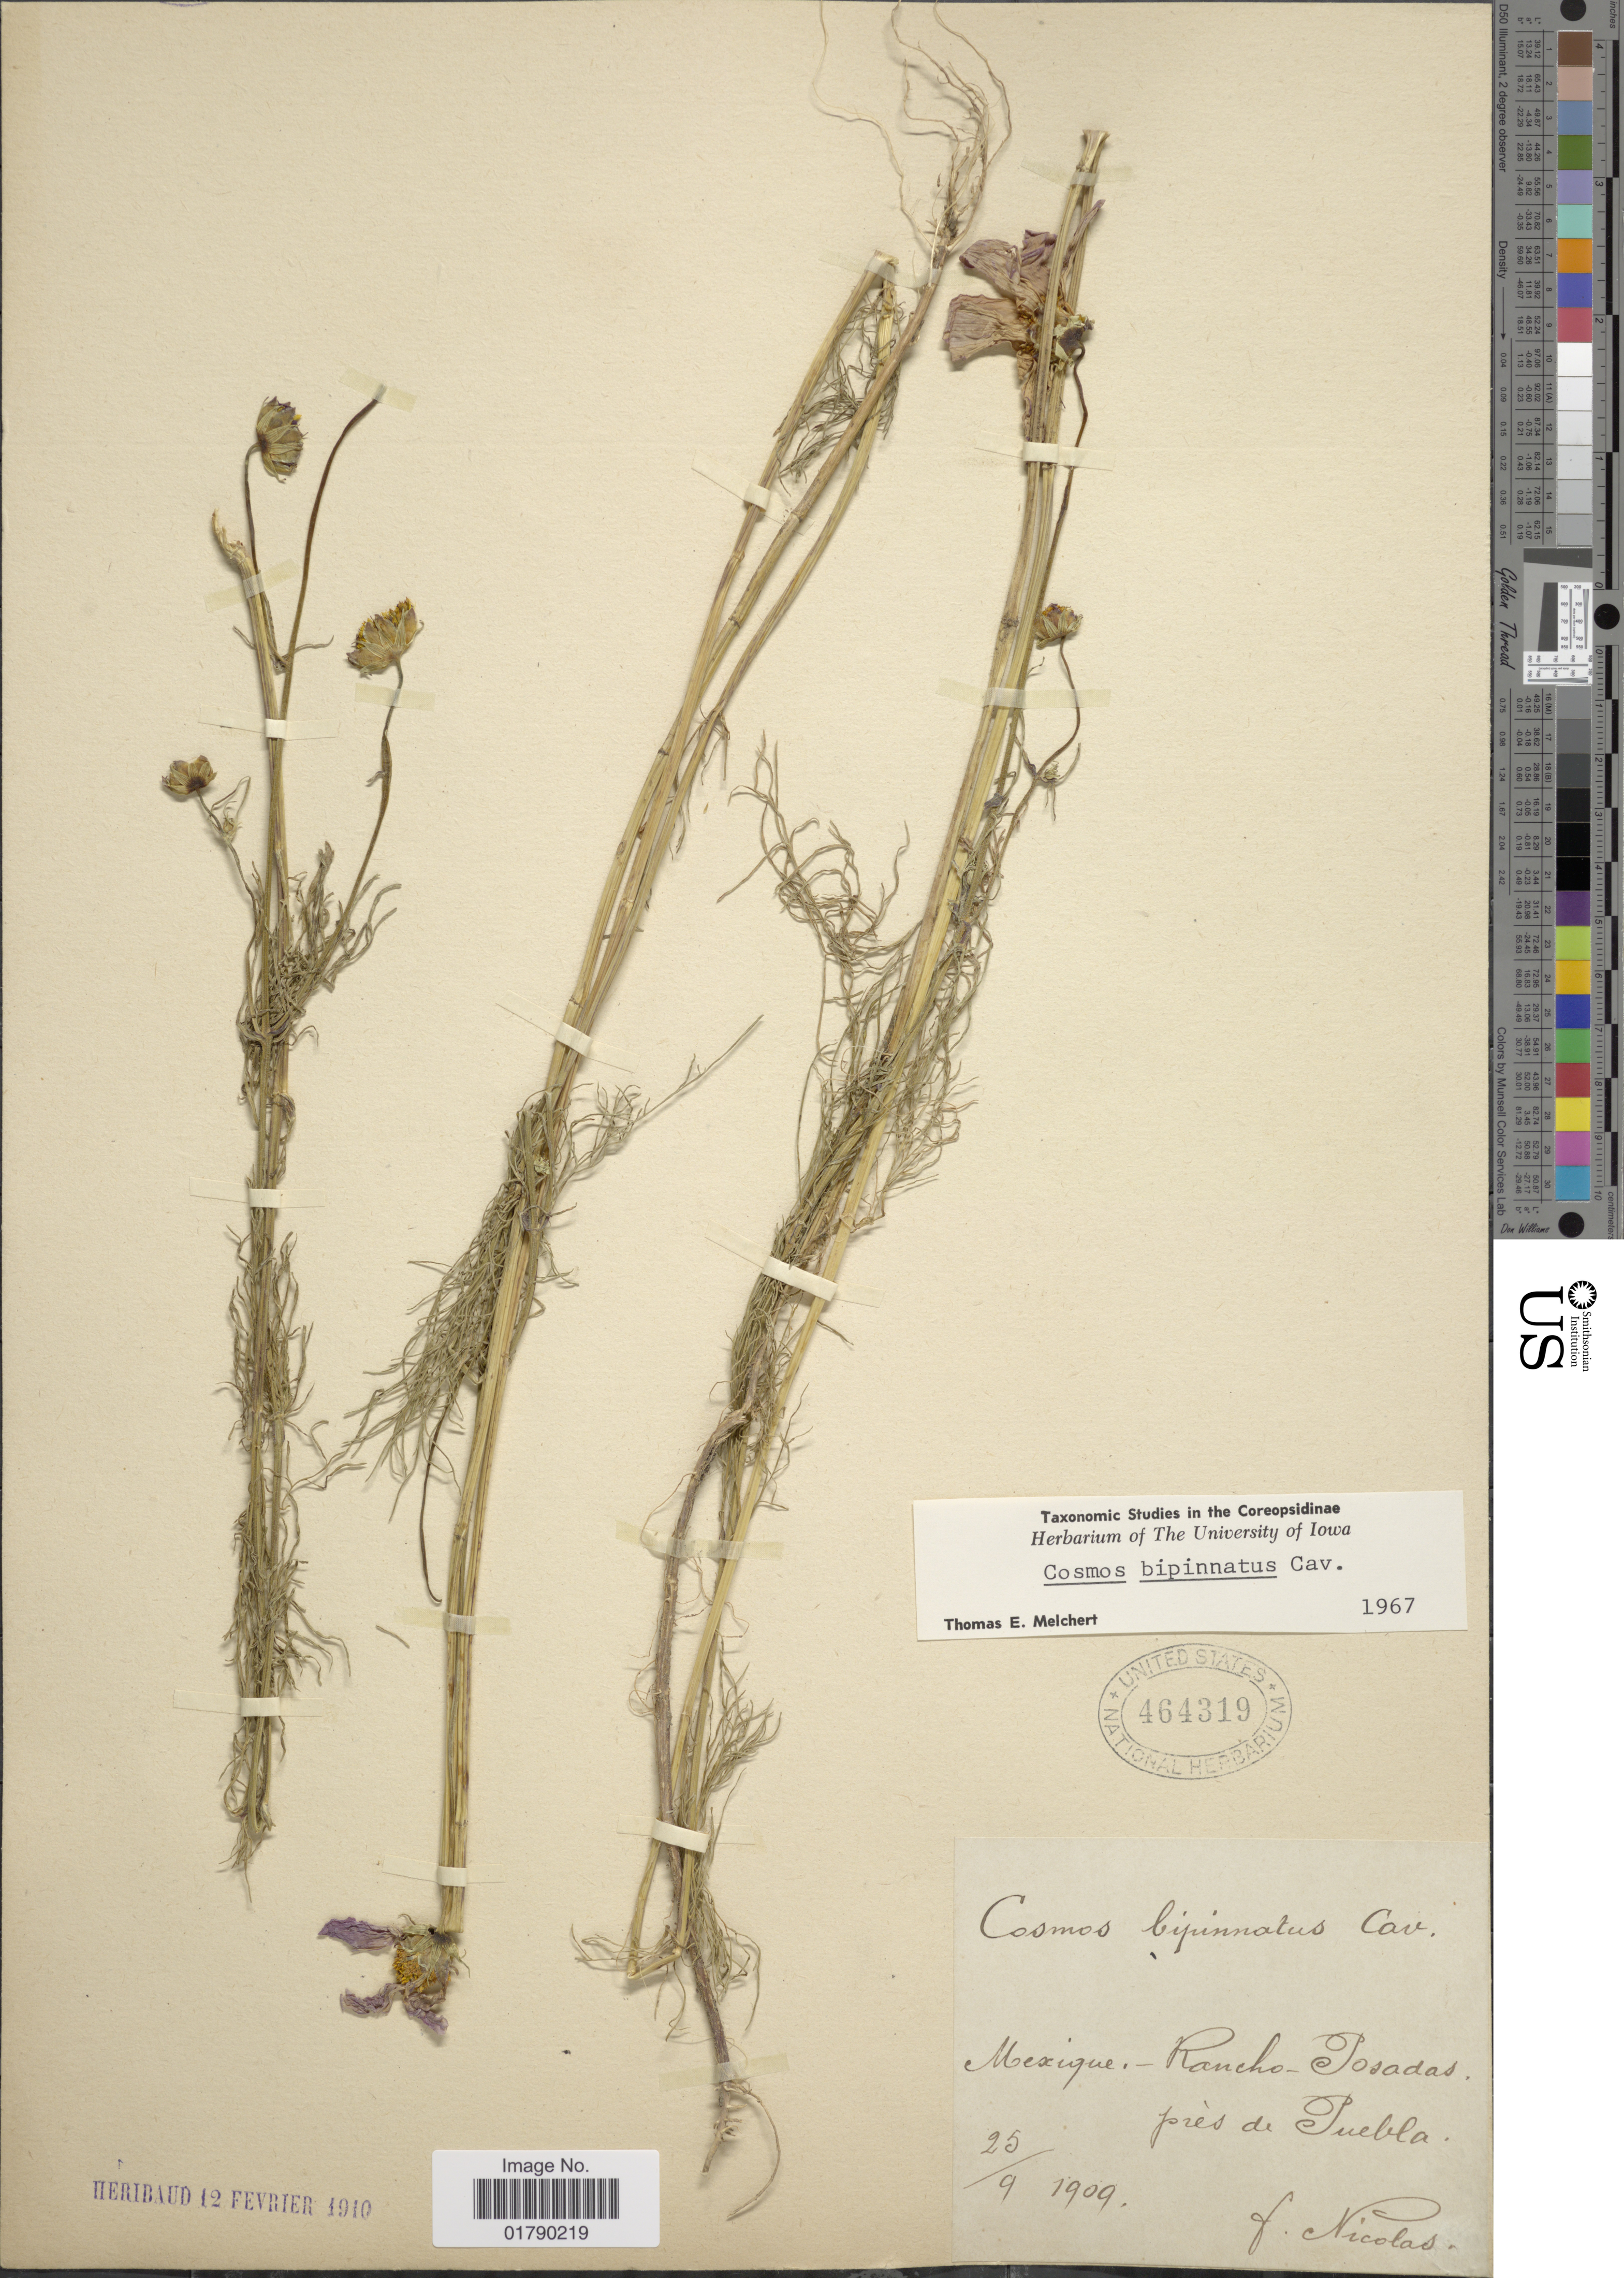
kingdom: Plantae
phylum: Tracheophyta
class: Magnoliopsida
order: Asterales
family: Asteraceae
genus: Cosmos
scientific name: Cosmos bipinnatus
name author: Cav.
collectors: F. Nicolas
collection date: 1909-09-25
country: Mexico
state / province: Puebla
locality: Rancho-Posadas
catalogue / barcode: US 464319